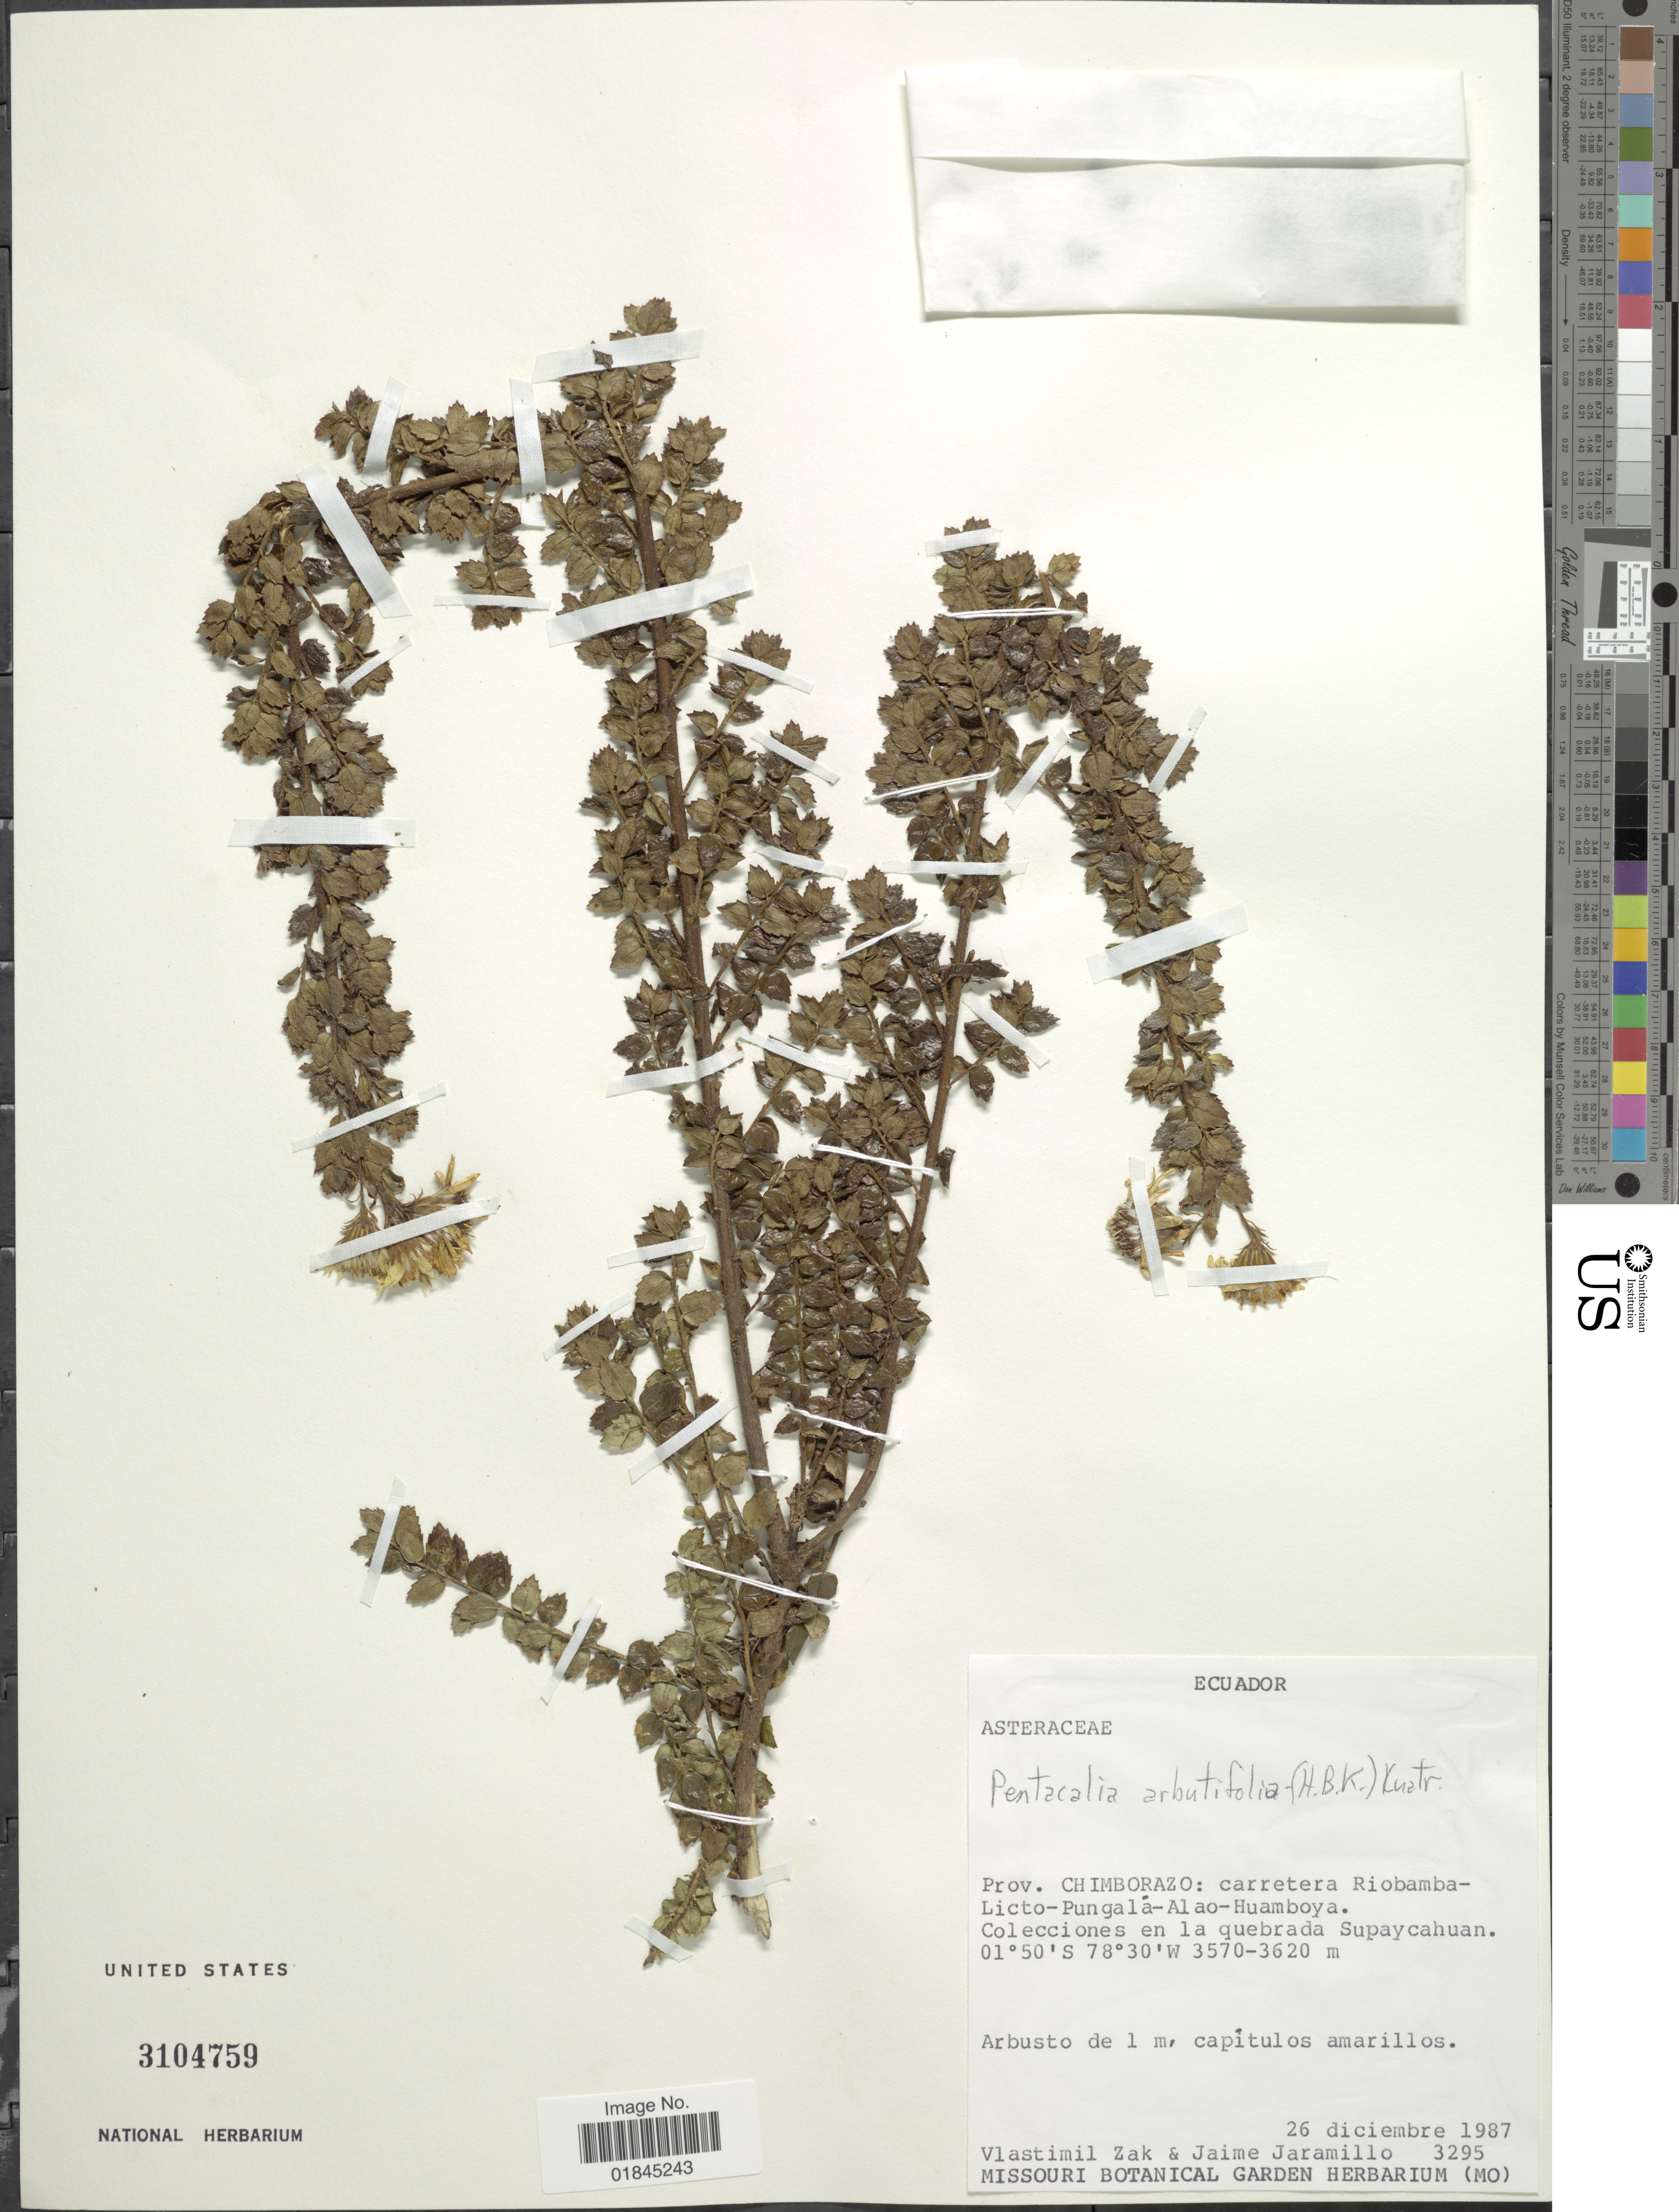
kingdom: Plantae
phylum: Tracheophyta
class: Magnoliopsida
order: Asterales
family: Asteraceae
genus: Pentacalia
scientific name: Pentacalia arbutifolia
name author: (Kunth) Cuatrec.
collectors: V. Zak & J. Jaramillo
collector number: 3295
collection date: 1987-12-26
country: Ecuador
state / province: Chimborazo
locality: Prov. Chimborazo: carretera Riobamba-Licto-Pungalá-Alao-Huamboya. Colecciones en la quebrada Supaycahuan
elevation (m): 3570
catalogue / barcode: US 3104759